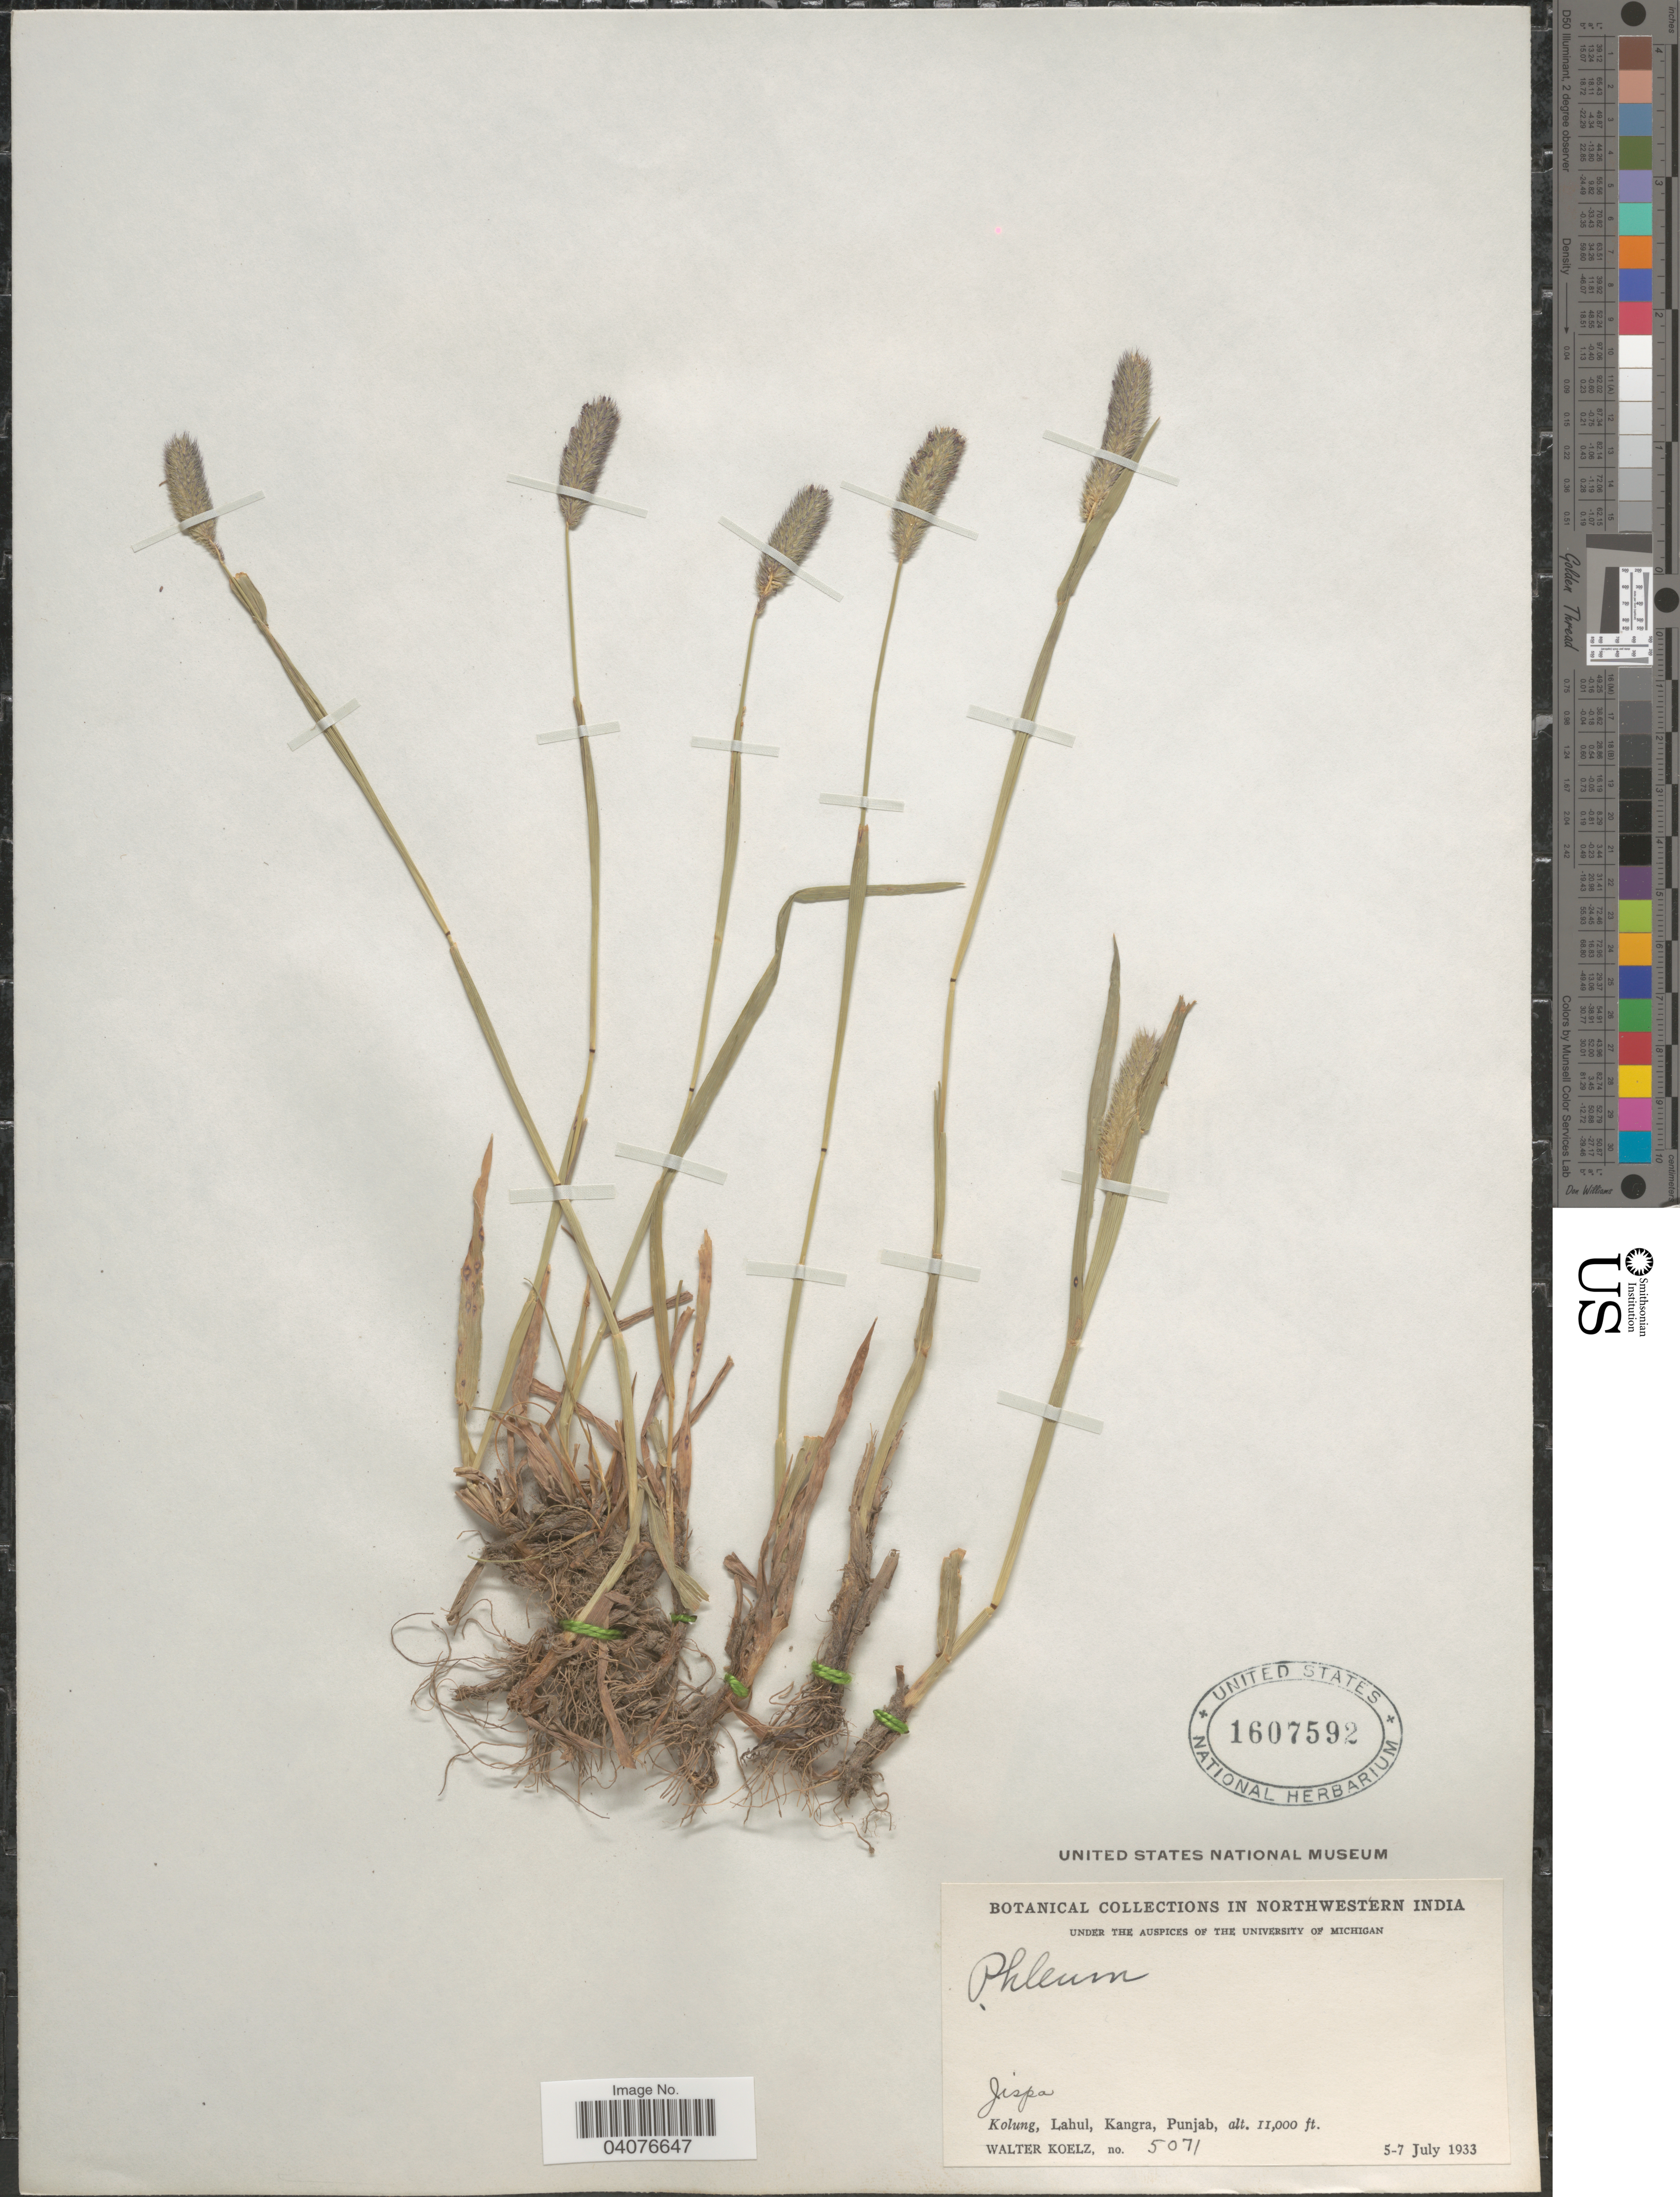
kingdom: Plantae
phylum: Tracheophyta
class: Liliopsida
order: Poales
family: Poaceae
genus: Phleum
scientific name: Phleum alpinum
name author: L.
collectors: W. N. Koelz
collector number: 5071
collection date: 1933-07-05/1933-07-07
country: India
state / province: Punjab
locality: Kolung, Lahul, Kangra. Northwestern India.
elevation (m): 3353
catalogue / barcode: US 1607592